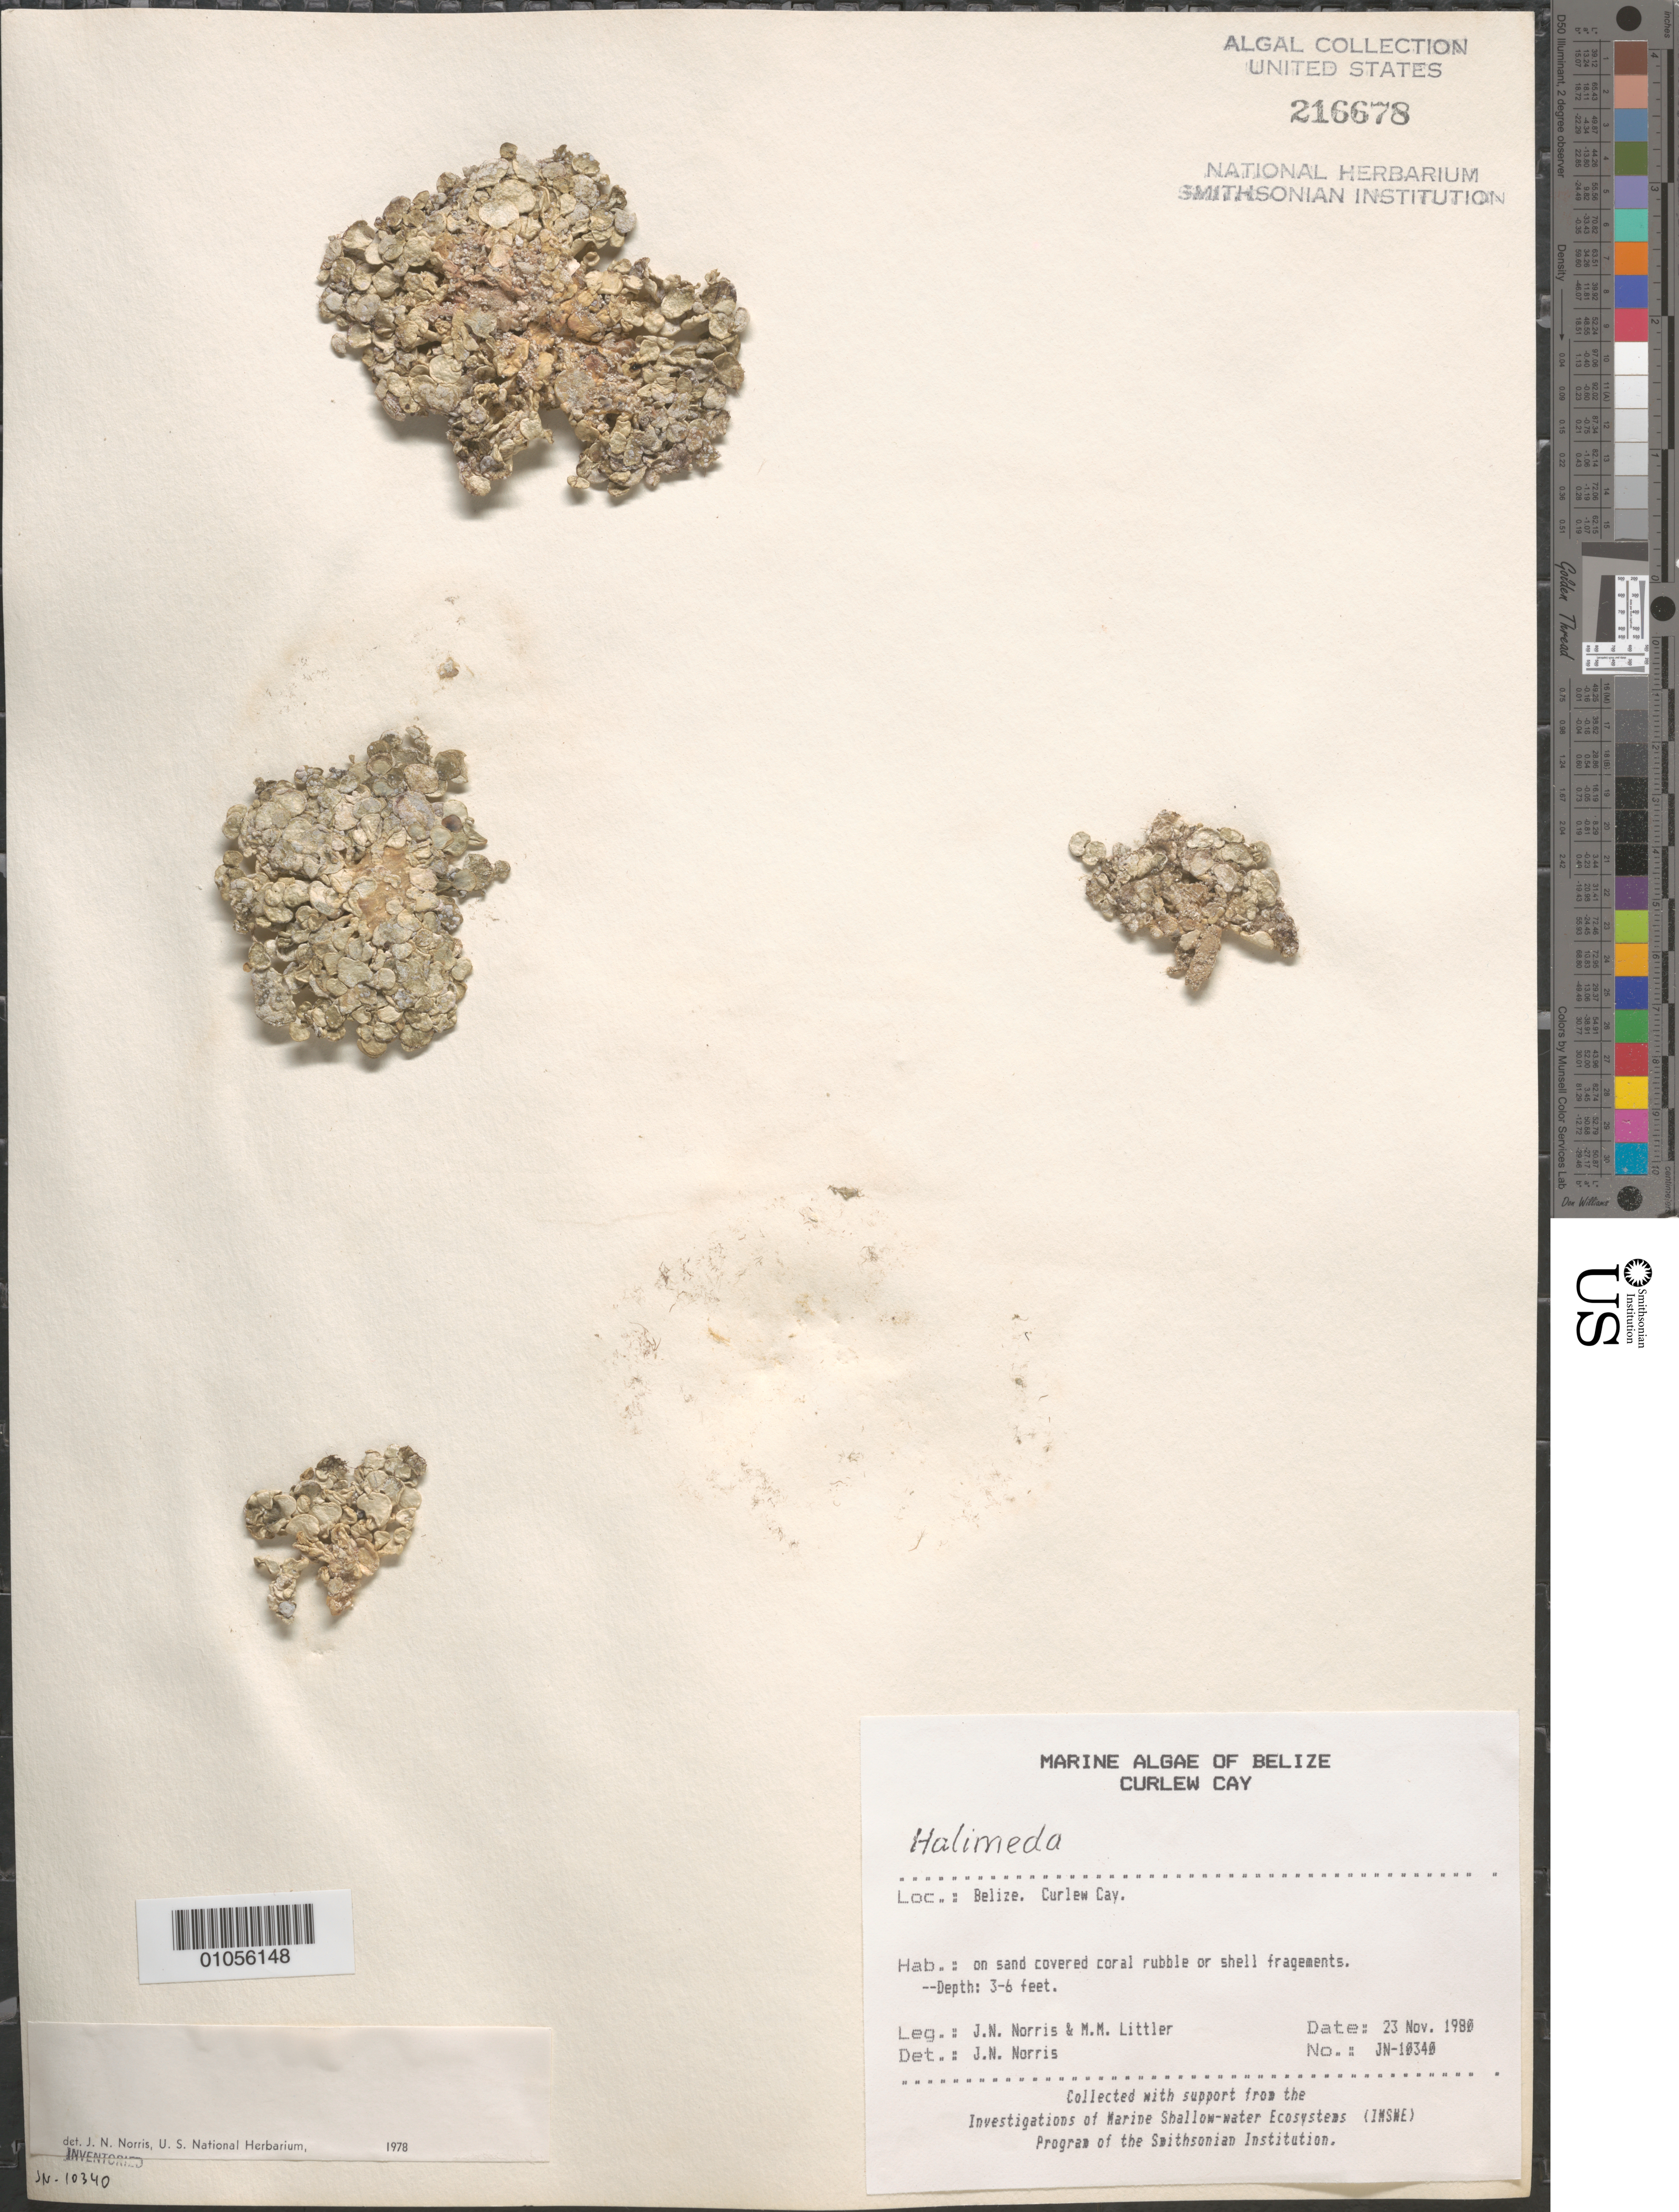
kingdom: Plantae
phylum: Chlorophyta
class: Ulvophyceae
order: Bryopsidales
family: Halimedaceae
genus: Halimeda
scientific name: Halimeda sp.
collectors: J. N. Norris & M. M. Littler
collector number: JN-10340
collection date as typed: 23 Nov 1980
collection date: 1980-11-23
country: Belize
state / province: Stann Creek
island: Curlew Cay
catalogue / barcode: US 216678